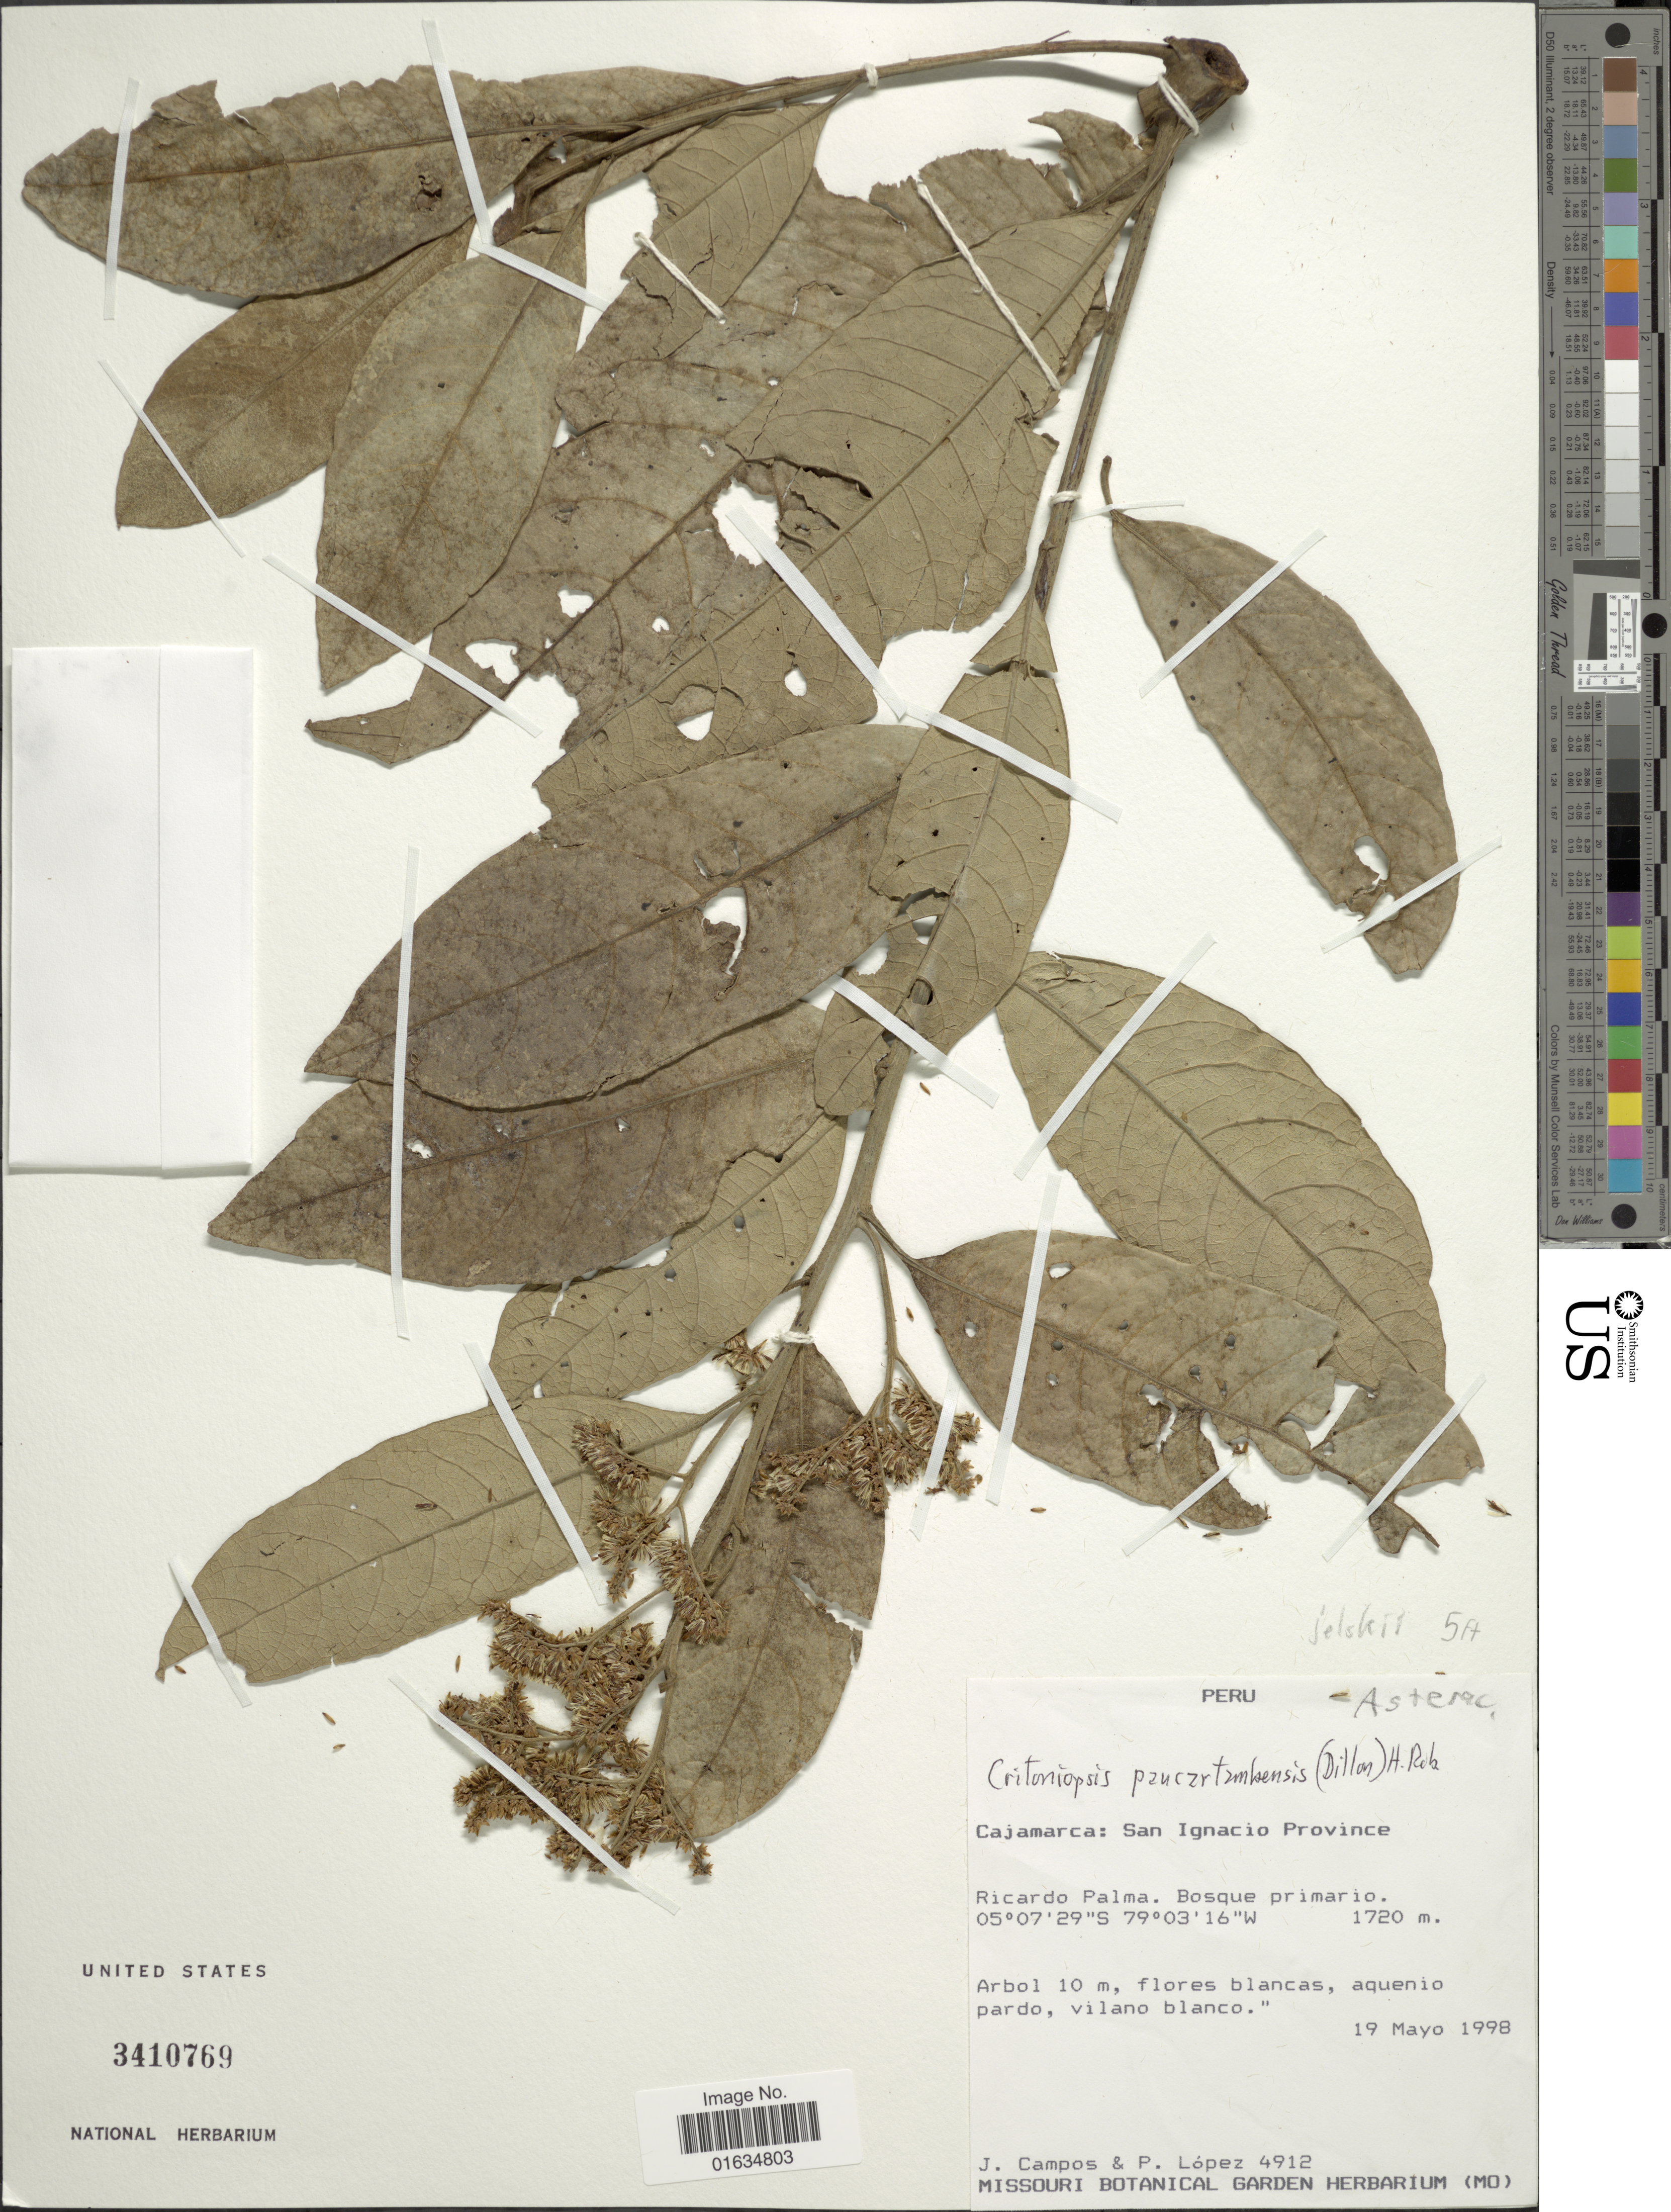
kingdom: Plantae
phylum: Tracheophyta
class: Magnoliopsida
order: Asterales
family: Asteraceae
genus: Critoniopsis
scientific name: Critoniopsis jelskii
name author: (Hieron.) H. Rob.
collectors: J. Campos & P. Lopez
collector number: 4912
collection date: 1998-05-19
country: Peru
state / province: Cajamarca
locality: San Ignacio Province, Ricardo Palma.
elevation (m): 1720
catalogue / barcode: US 3410769